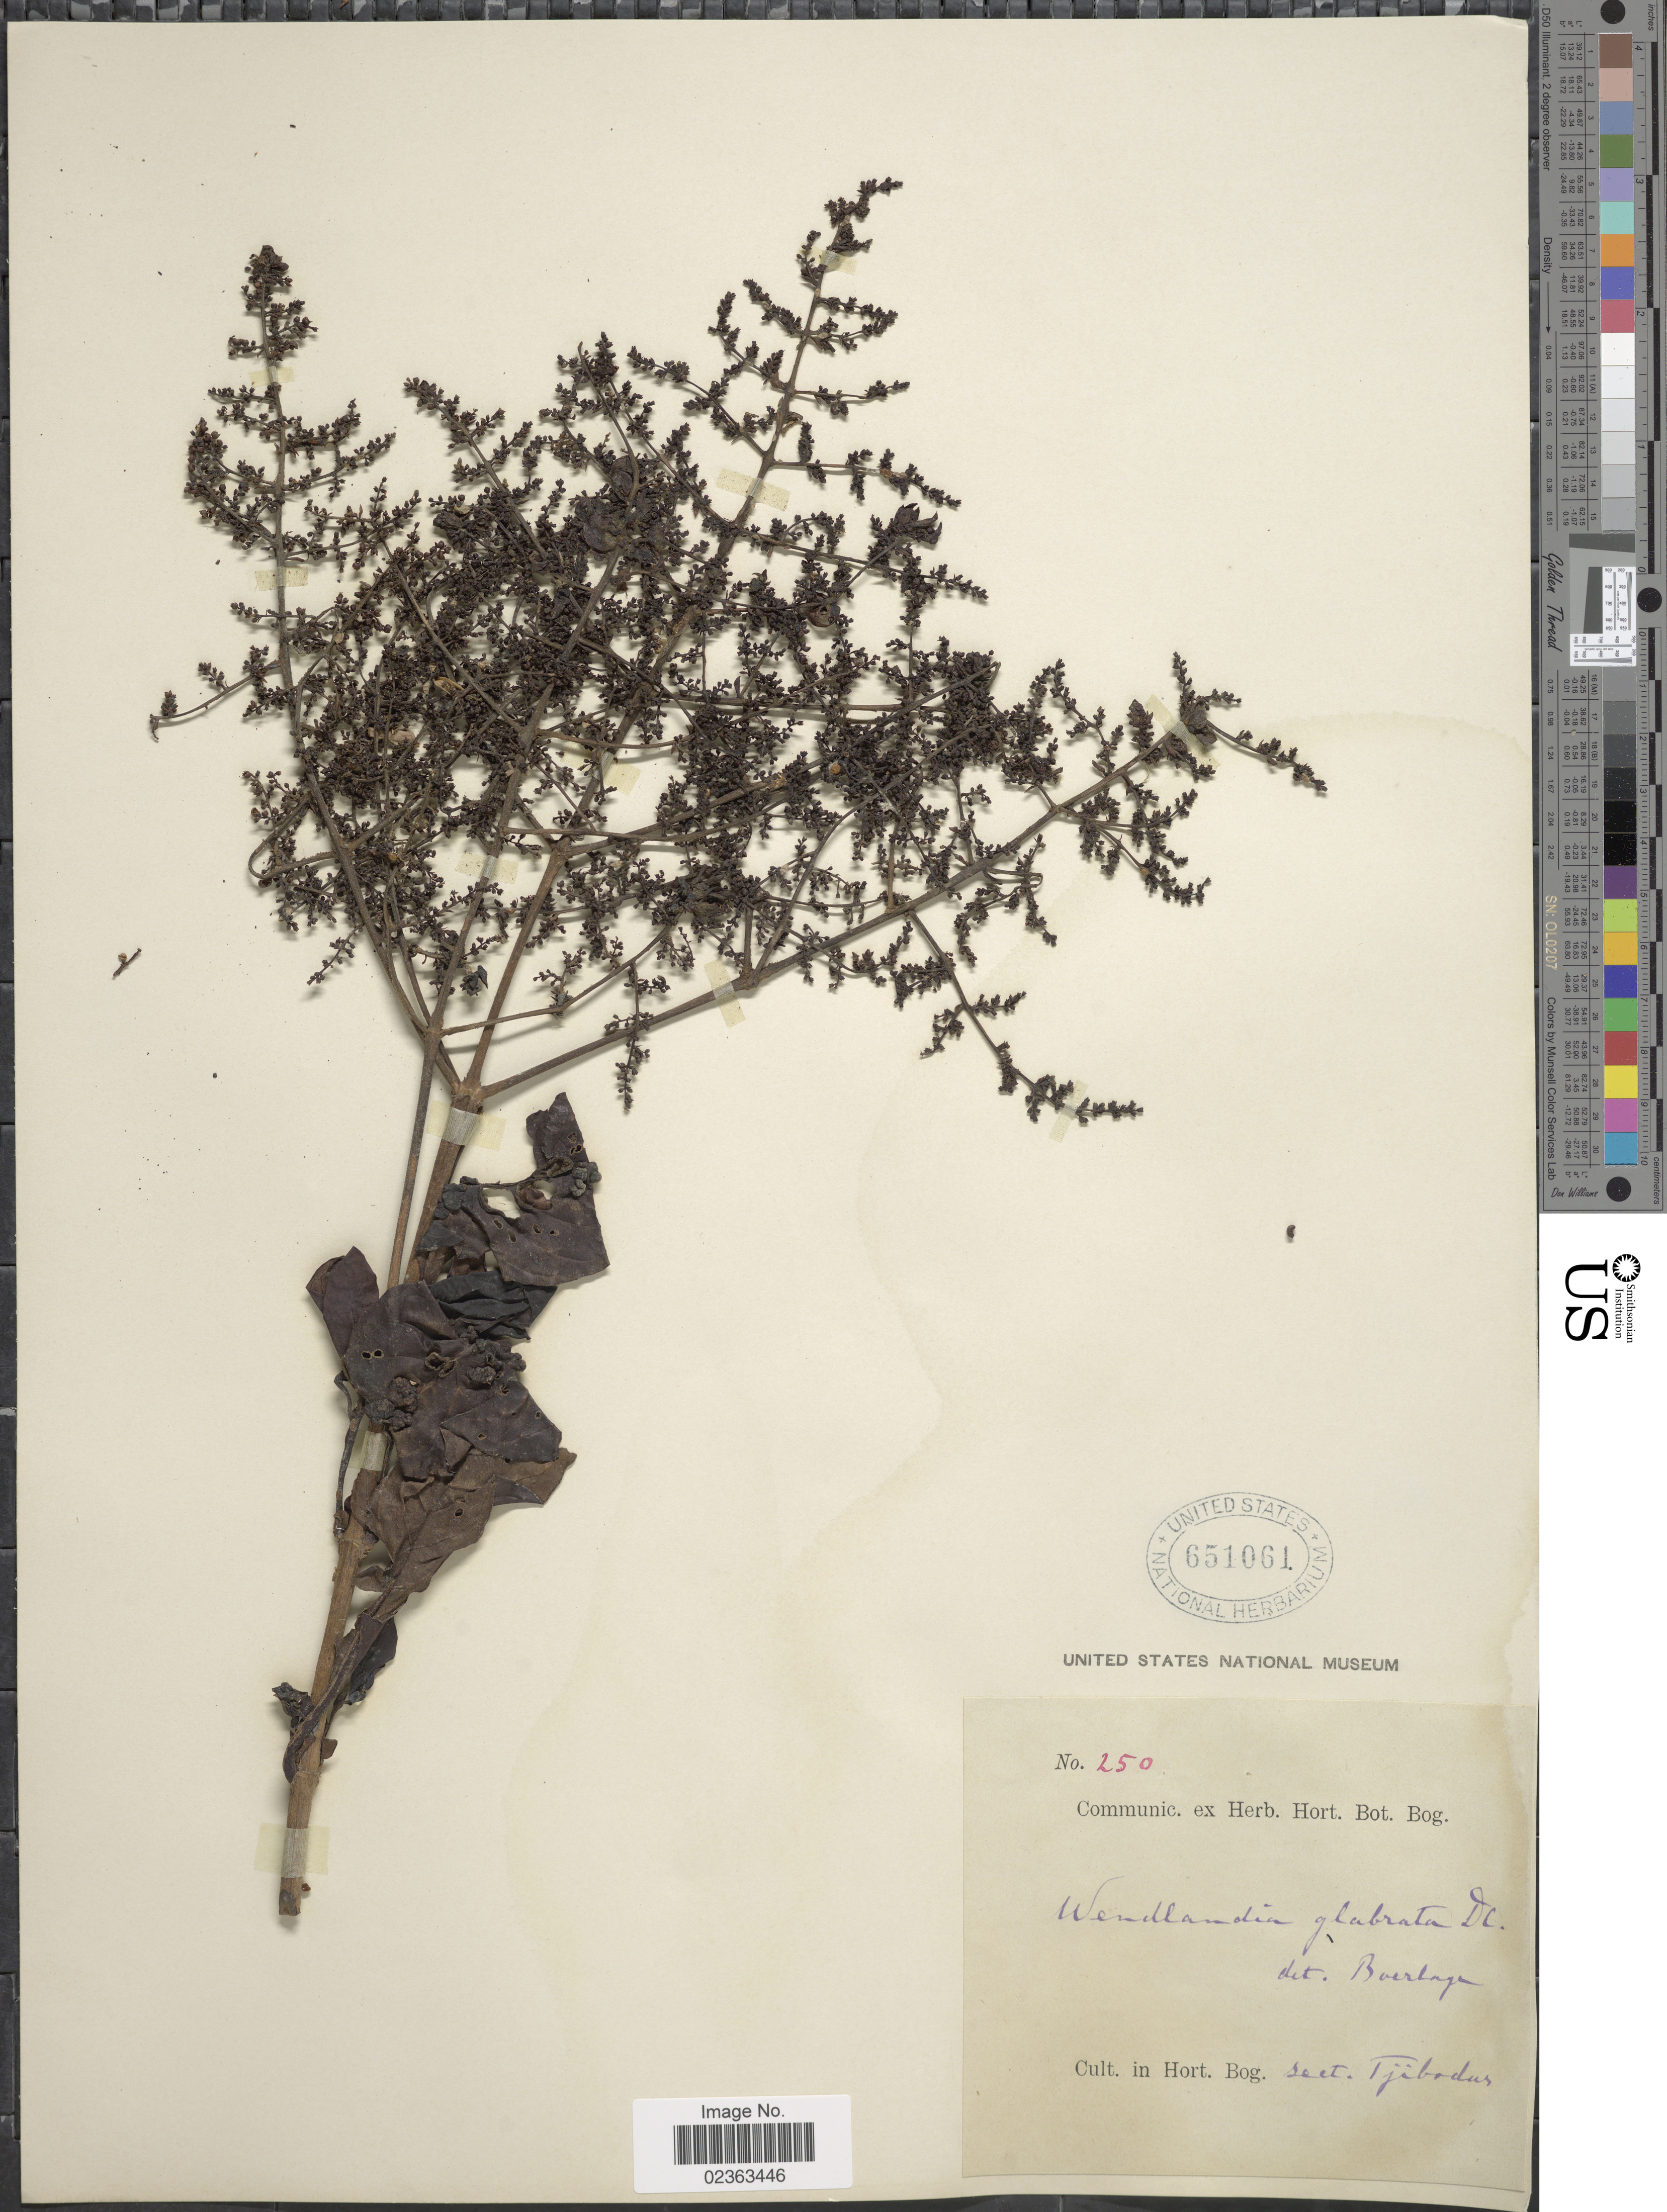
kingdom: Plantae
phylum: Tracheophyta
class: Magnoliopsida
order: Gentianales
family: Rubiaceae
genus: Wendlandia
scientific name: Wendlandia glabrata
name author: DC.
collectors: ex herb. Hort. Bot. Bog.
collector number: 250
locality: In Hort. Bog. sect. Tjibodur [interpreted]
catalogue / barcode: US 651061